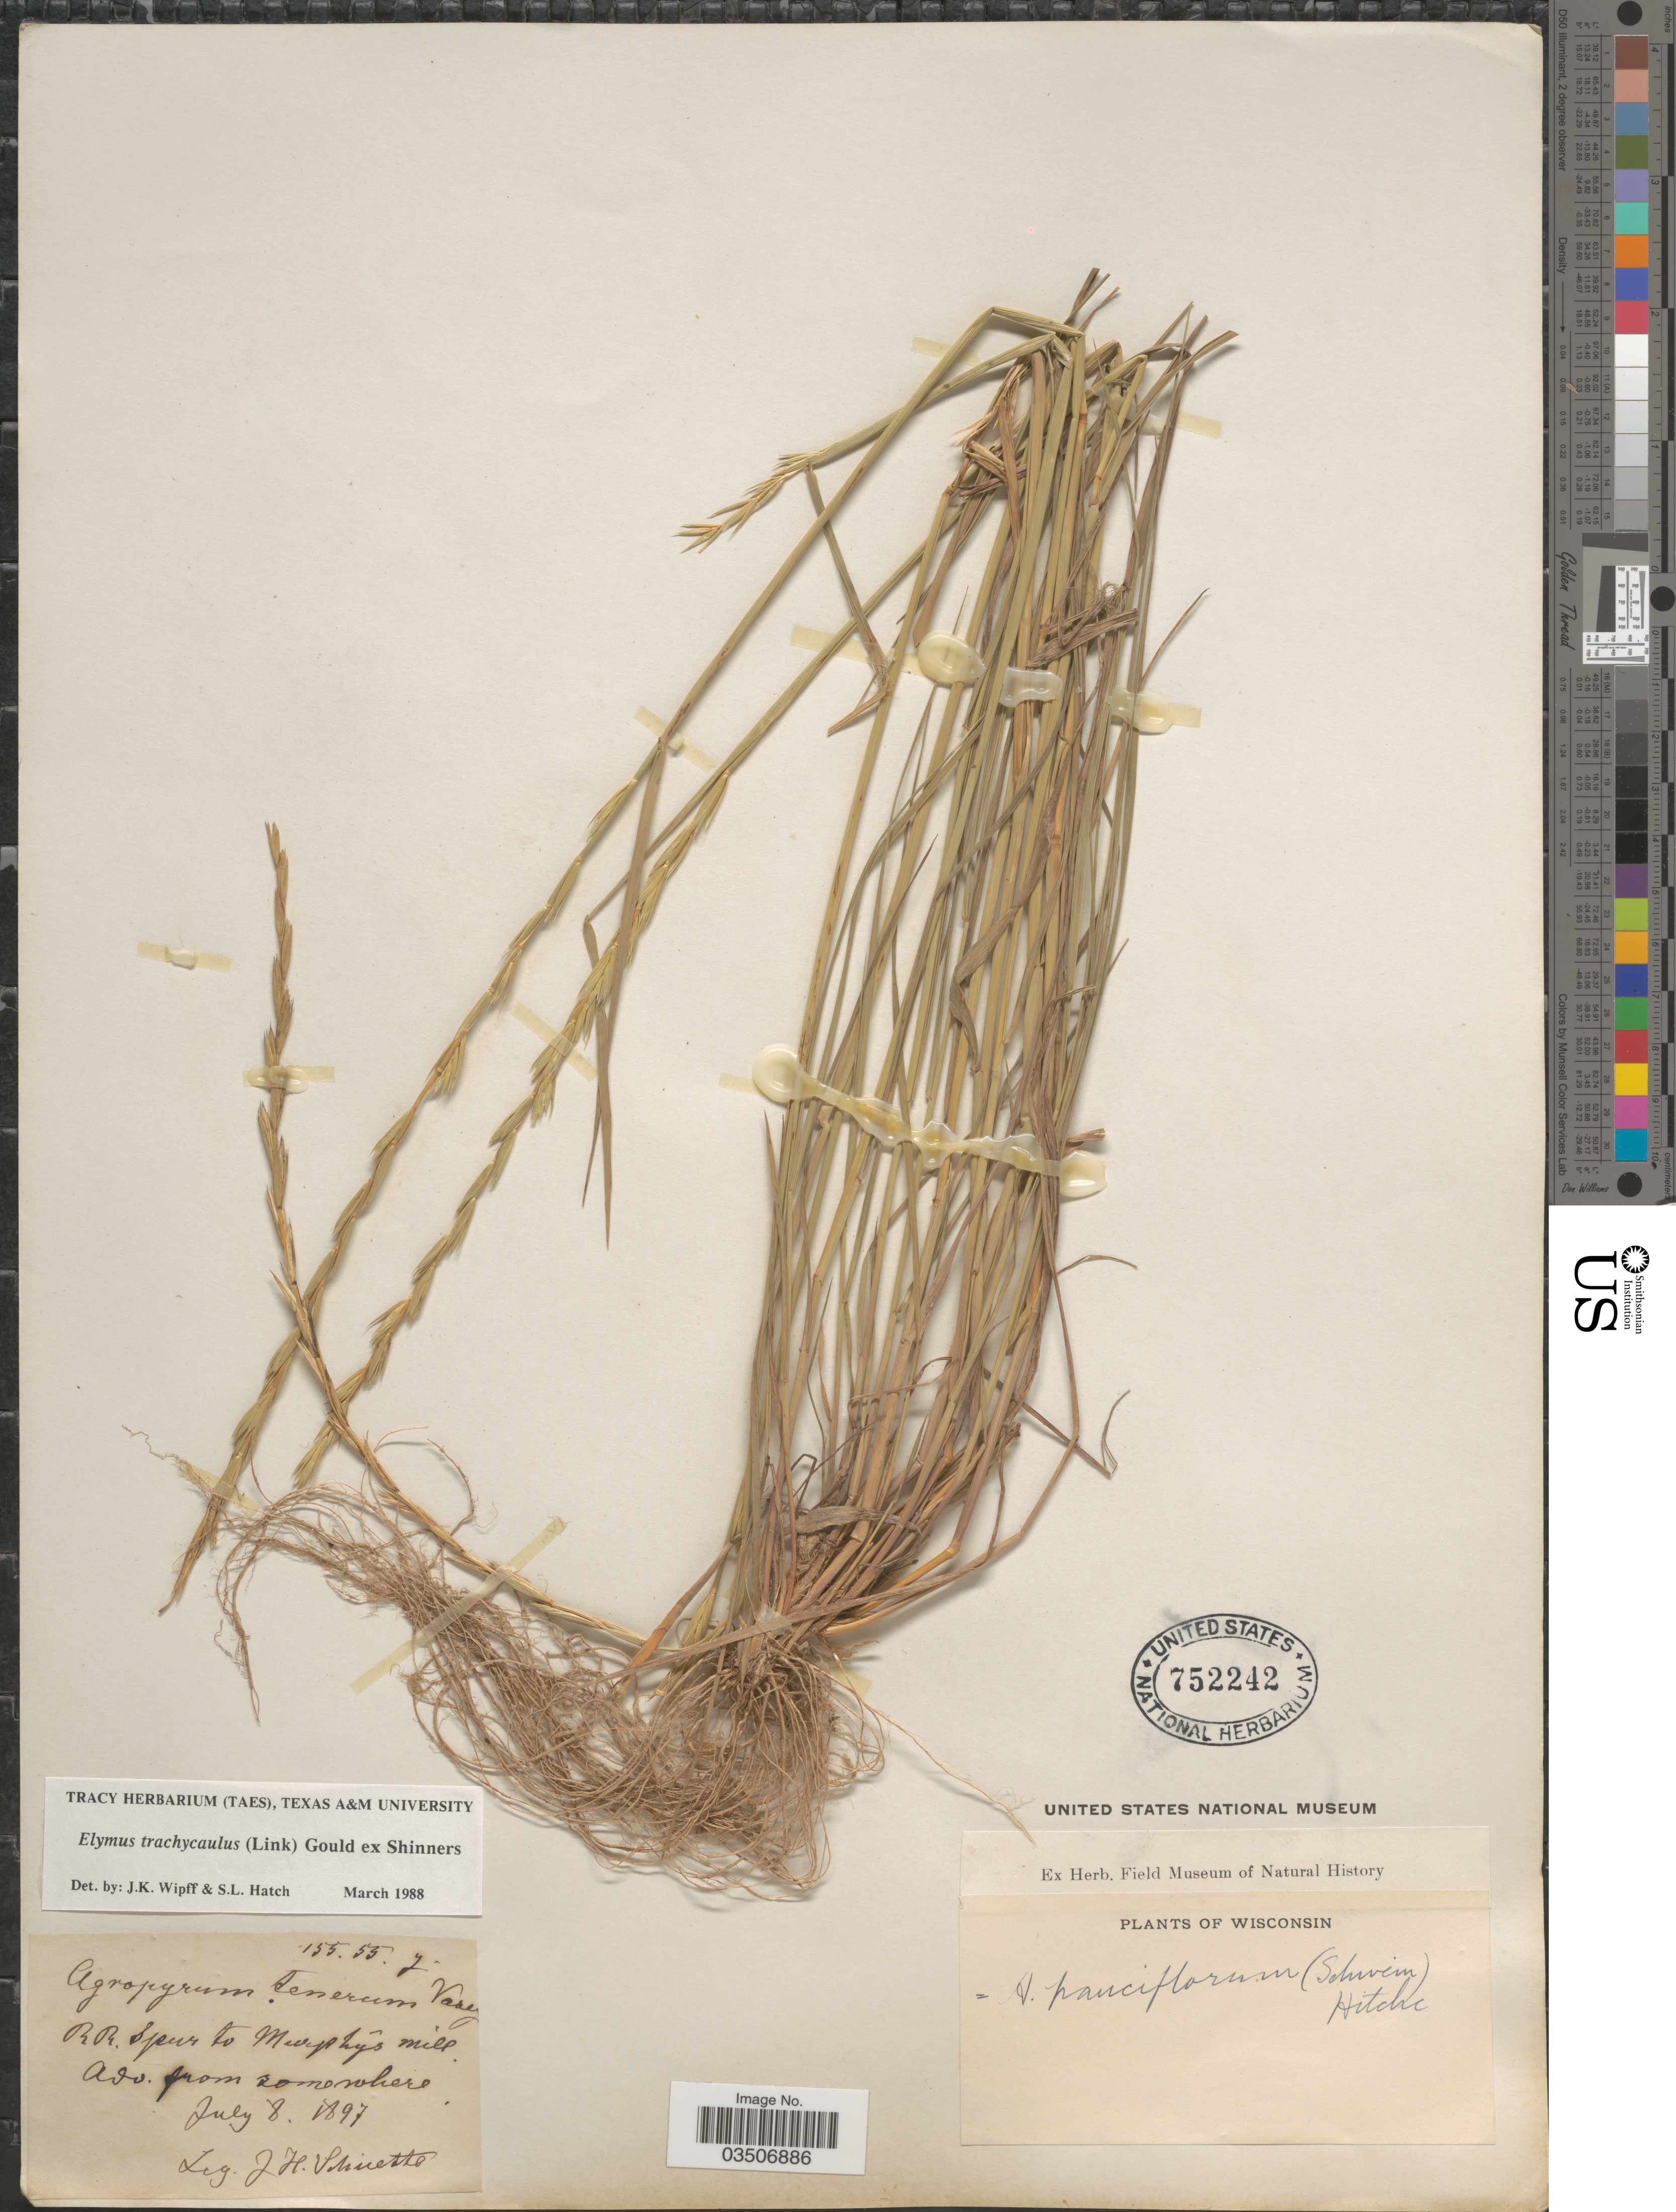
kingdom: Plantae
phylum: Tracheophyta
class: Liliopsida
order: Poales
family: Poaceae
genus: Elymus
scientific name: Elymus trachycaulus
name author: (Link) Gould ex Shinners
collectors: J. H. Schuette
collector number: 15555?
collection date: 1897-07-08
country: United States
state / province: Wisconsin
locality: RR. Spur to Murphy's Mill.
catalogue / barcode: US 752242